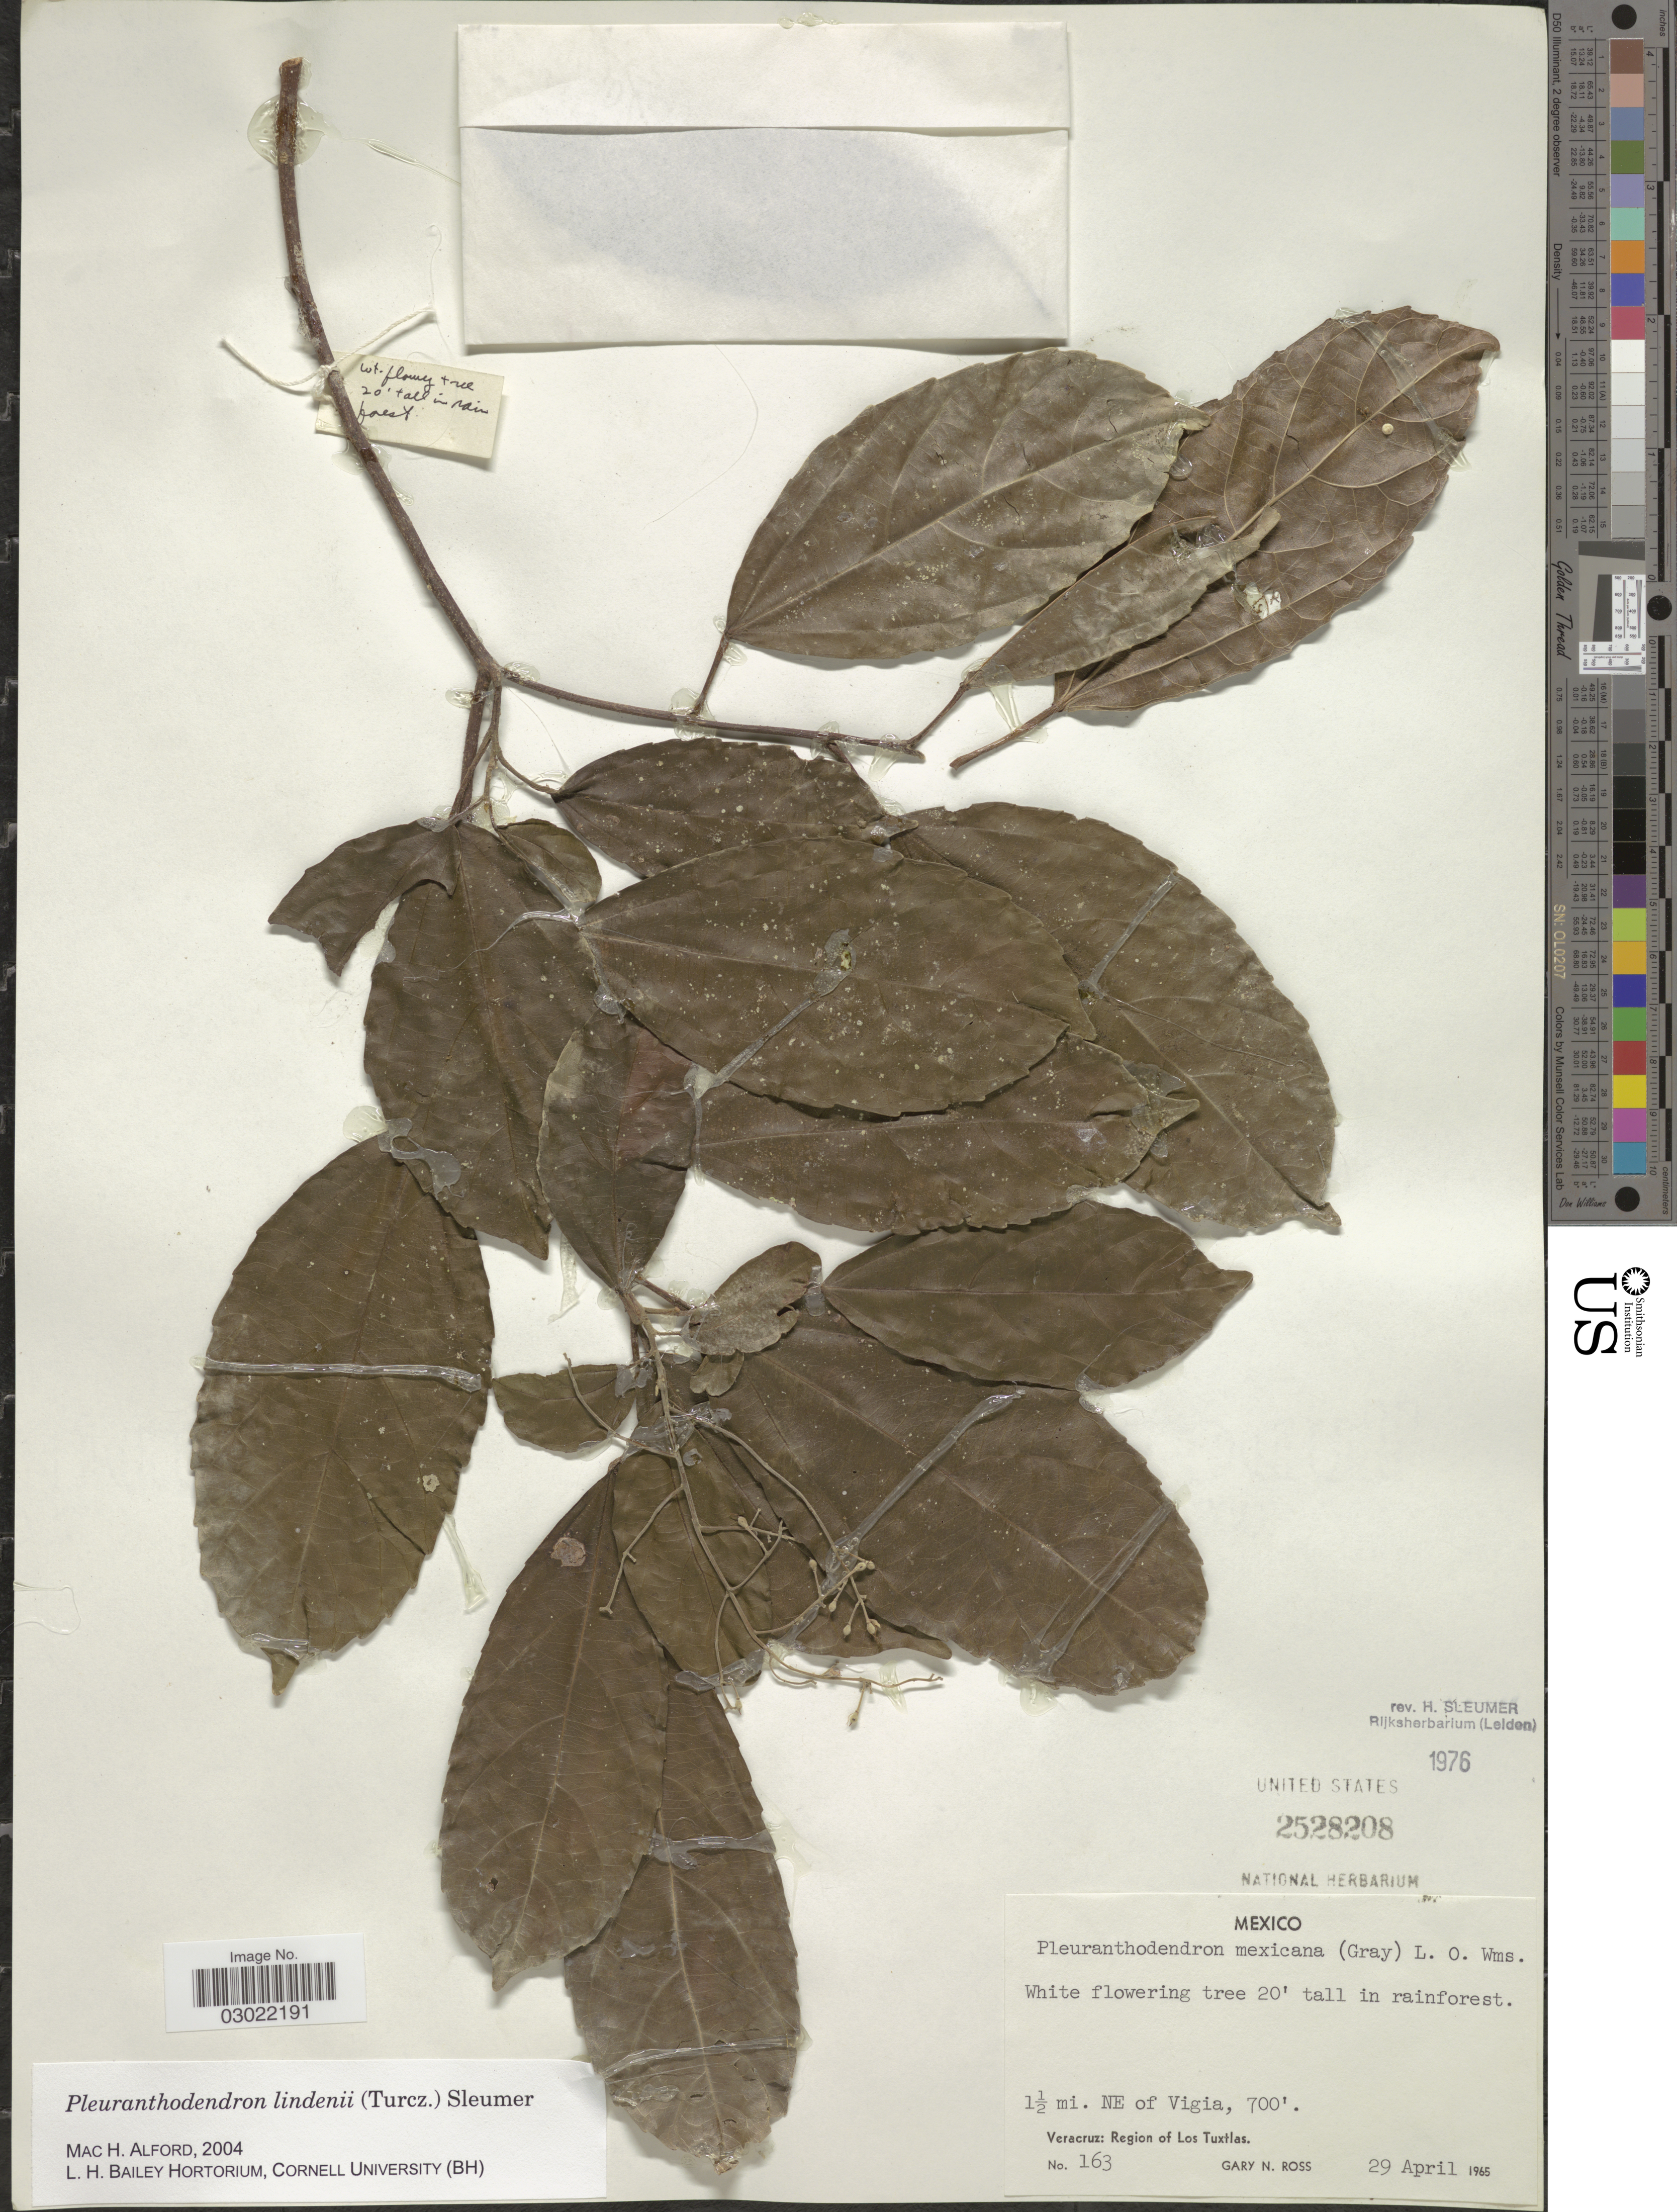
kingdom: Plantae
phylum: Tracheophyta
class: Magnoliopsida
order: Malpighiales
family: Salicaceae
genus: Pleuranthodendron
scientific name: Pleuranthodendron lindenii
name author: (Turcz.) Sleumer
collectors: G. N. Ross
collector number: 163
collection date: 1965-04-29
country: Mexico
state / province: Veracruz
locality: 1½ ,i. NE of Vigia. Veracruz: Region of Los Tuxtlas.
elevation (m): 213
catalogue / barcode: US 2528208